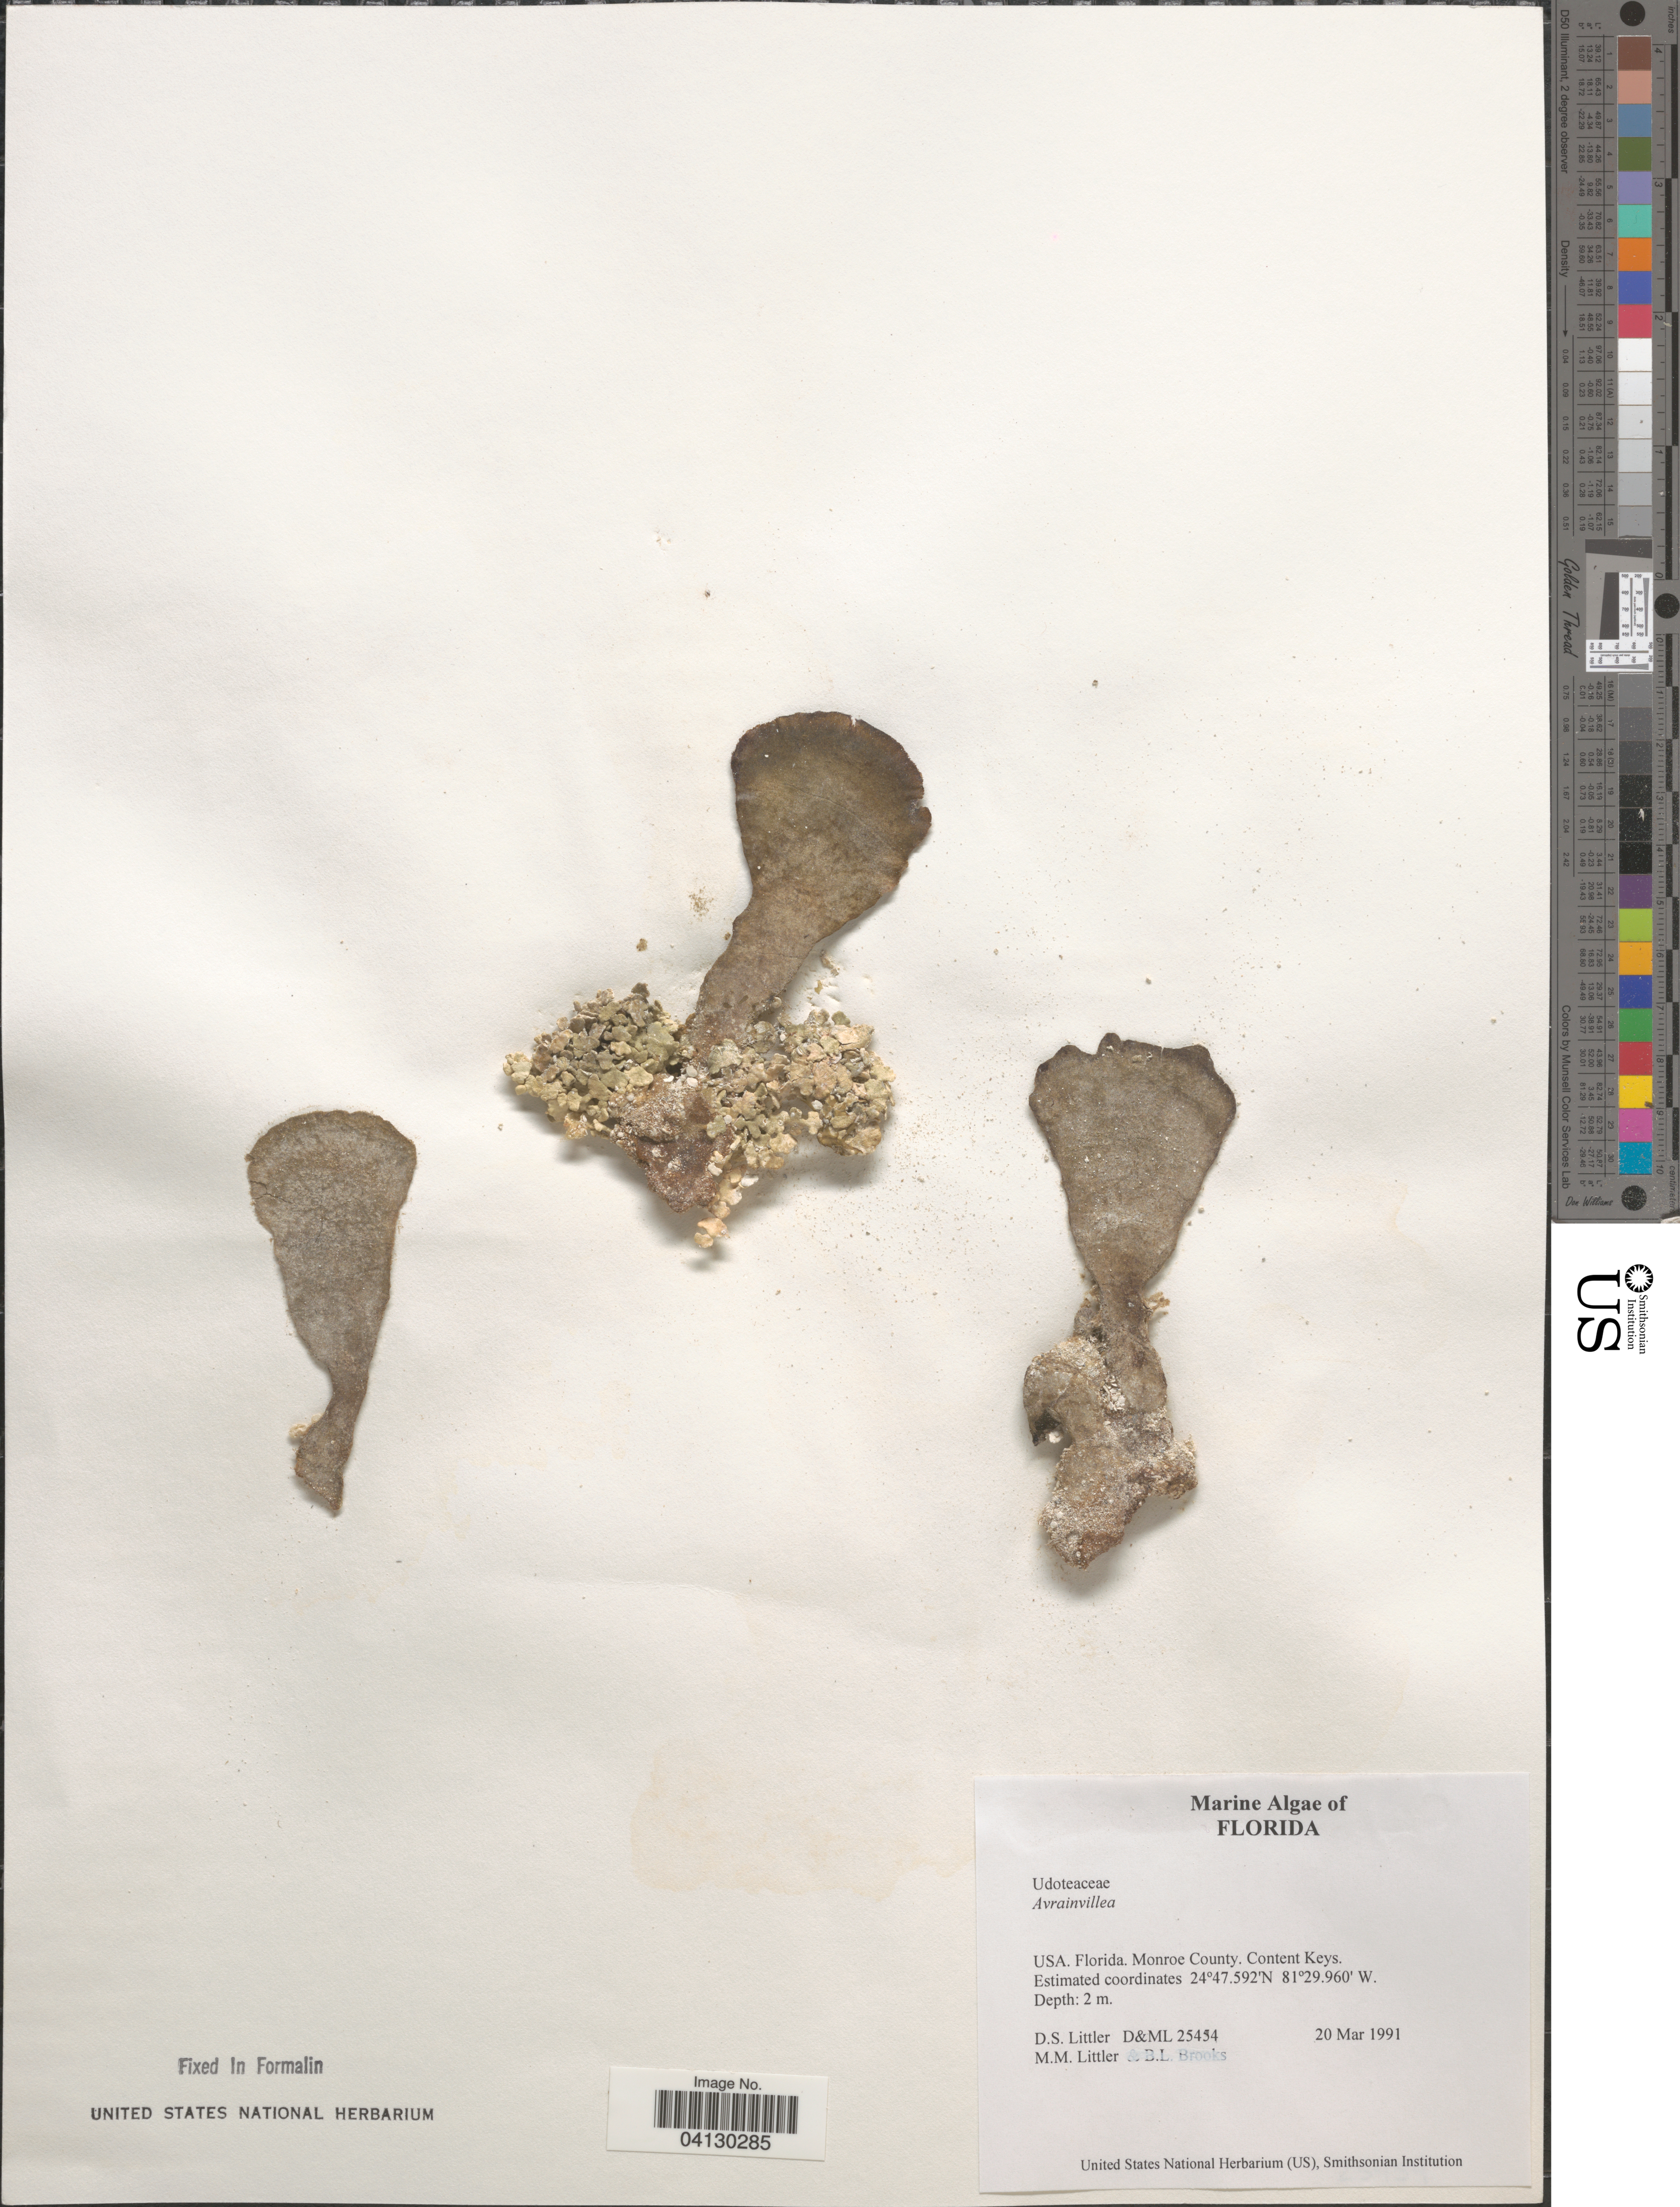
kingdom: Plantae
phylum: Chlorophyta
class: Ulvophyceae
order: Bryopsidales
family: Dichotomosiphonaceae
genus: Avrainvillea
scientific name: Avrainvillea sp.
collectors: D. S. Littler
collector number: D&ML25454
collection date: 1991-03-20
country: United States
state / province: Florida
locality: Monroe County. Content Keys.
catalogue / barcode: US 328920